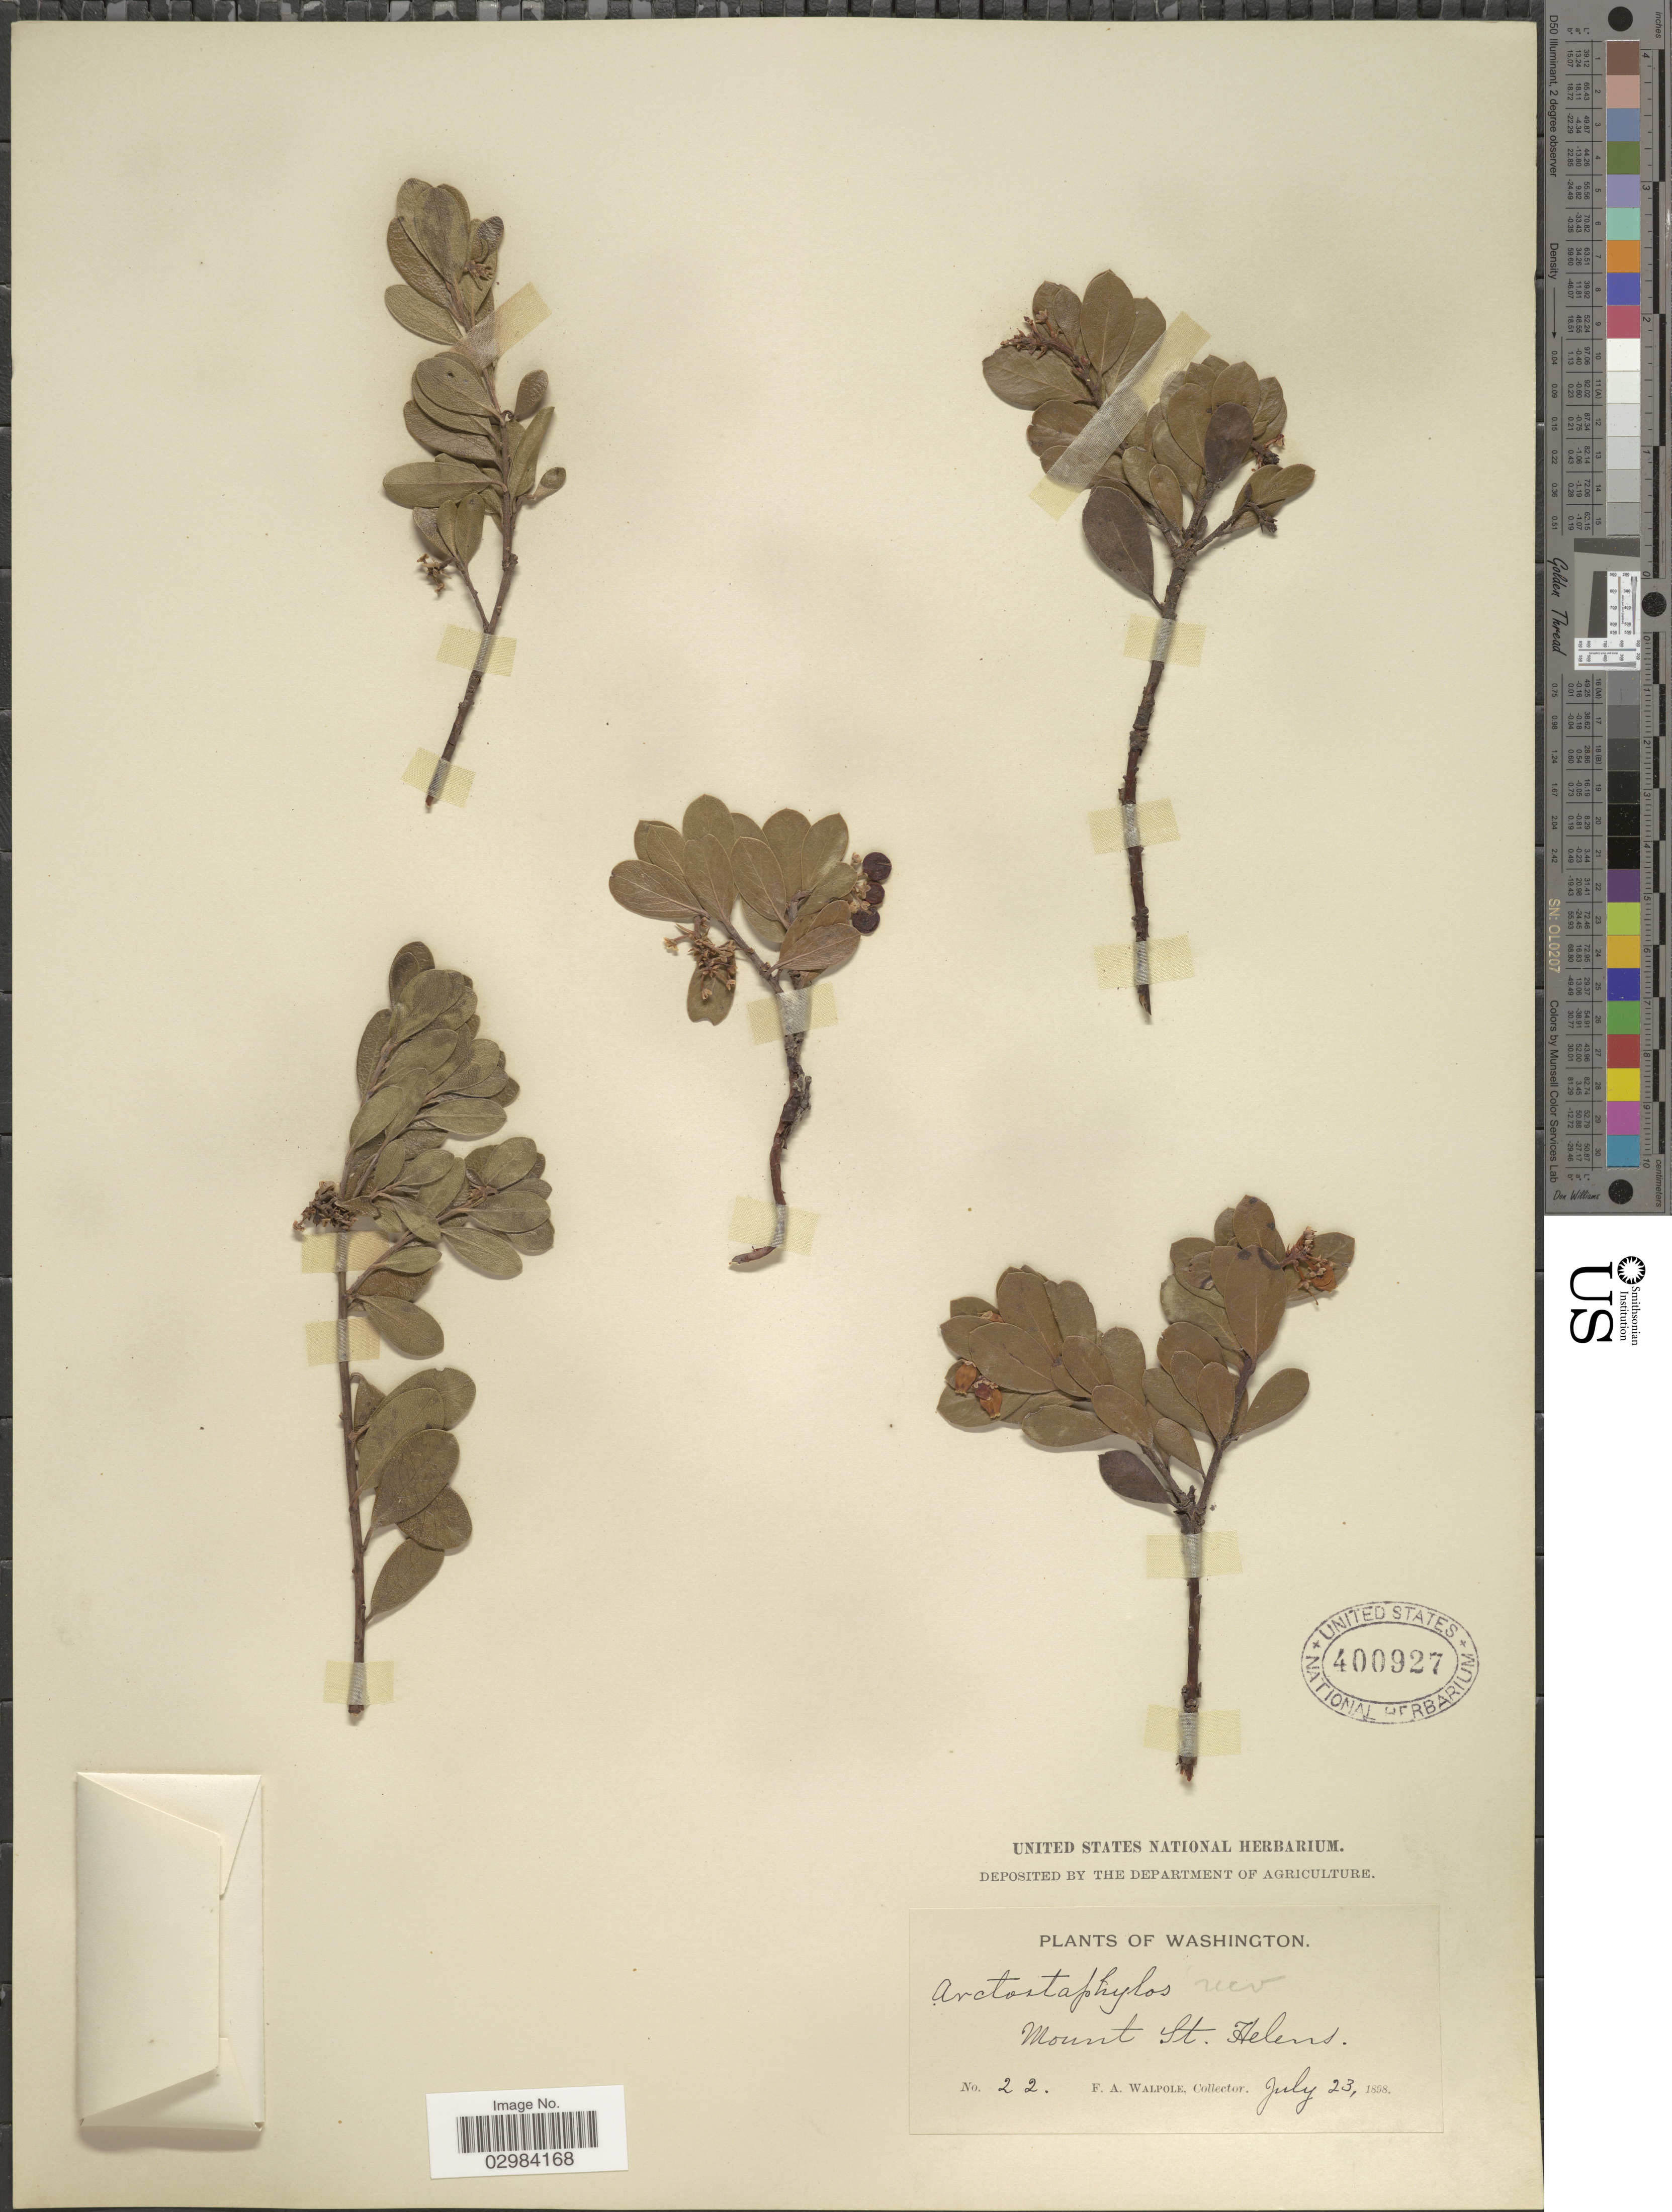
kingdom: Plantae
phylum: Tracheophyta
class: Magnoliopsida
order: Ericales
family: Ericaceae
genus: Arctostaphylos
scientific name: Arctostaphylos nevadensis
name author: A. Gray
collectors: F. Walpole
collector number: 22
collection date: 1898-07-23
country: United States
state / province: Washington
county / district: Skamania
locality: Mount St. Helens.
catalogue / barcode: US 400927